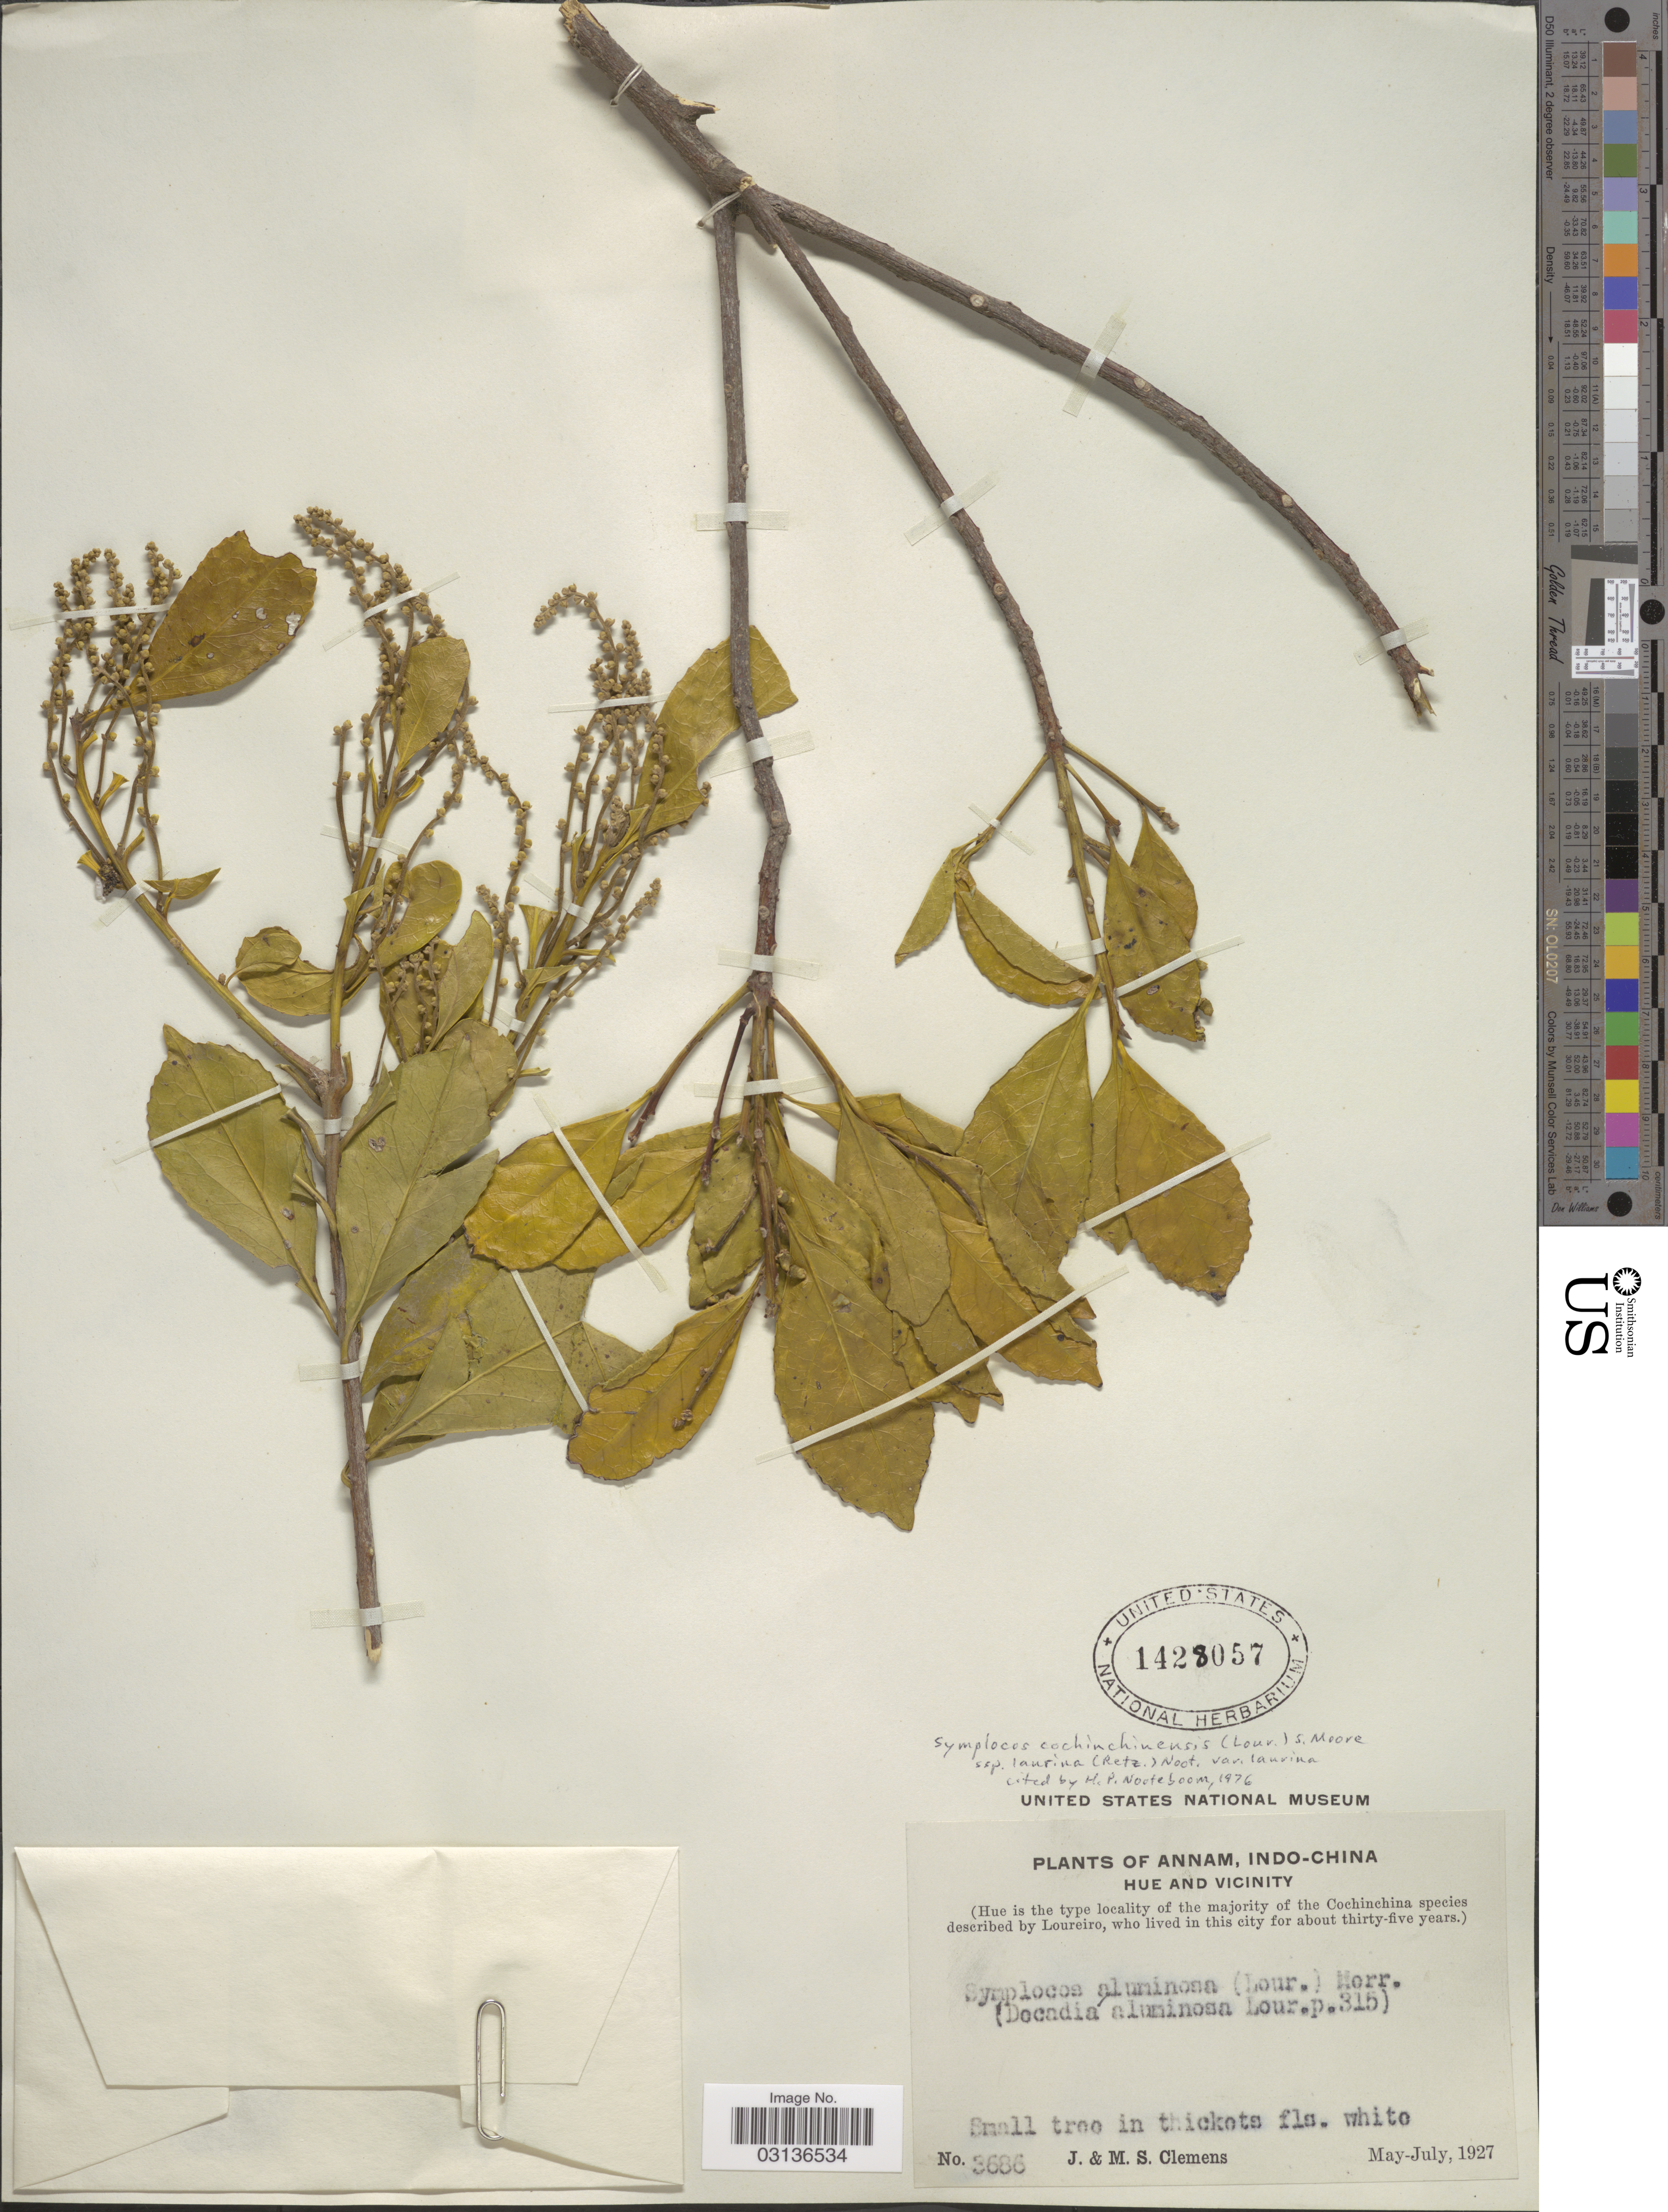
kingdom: Plantae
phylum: Tracheophyta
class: Magnoliopsida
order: Ericales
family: Symplocaceae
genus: Symplocos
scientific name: Symplocos cochinchinensis subsp. laurina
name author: (Retz.) Noot.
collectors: J. Clemens & M. S. Clemens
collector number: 3686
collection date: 1927-05/1927-07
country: Vietnam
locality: Annam, Indo-China. Hue and Vicinity.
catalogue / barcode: US 1428057